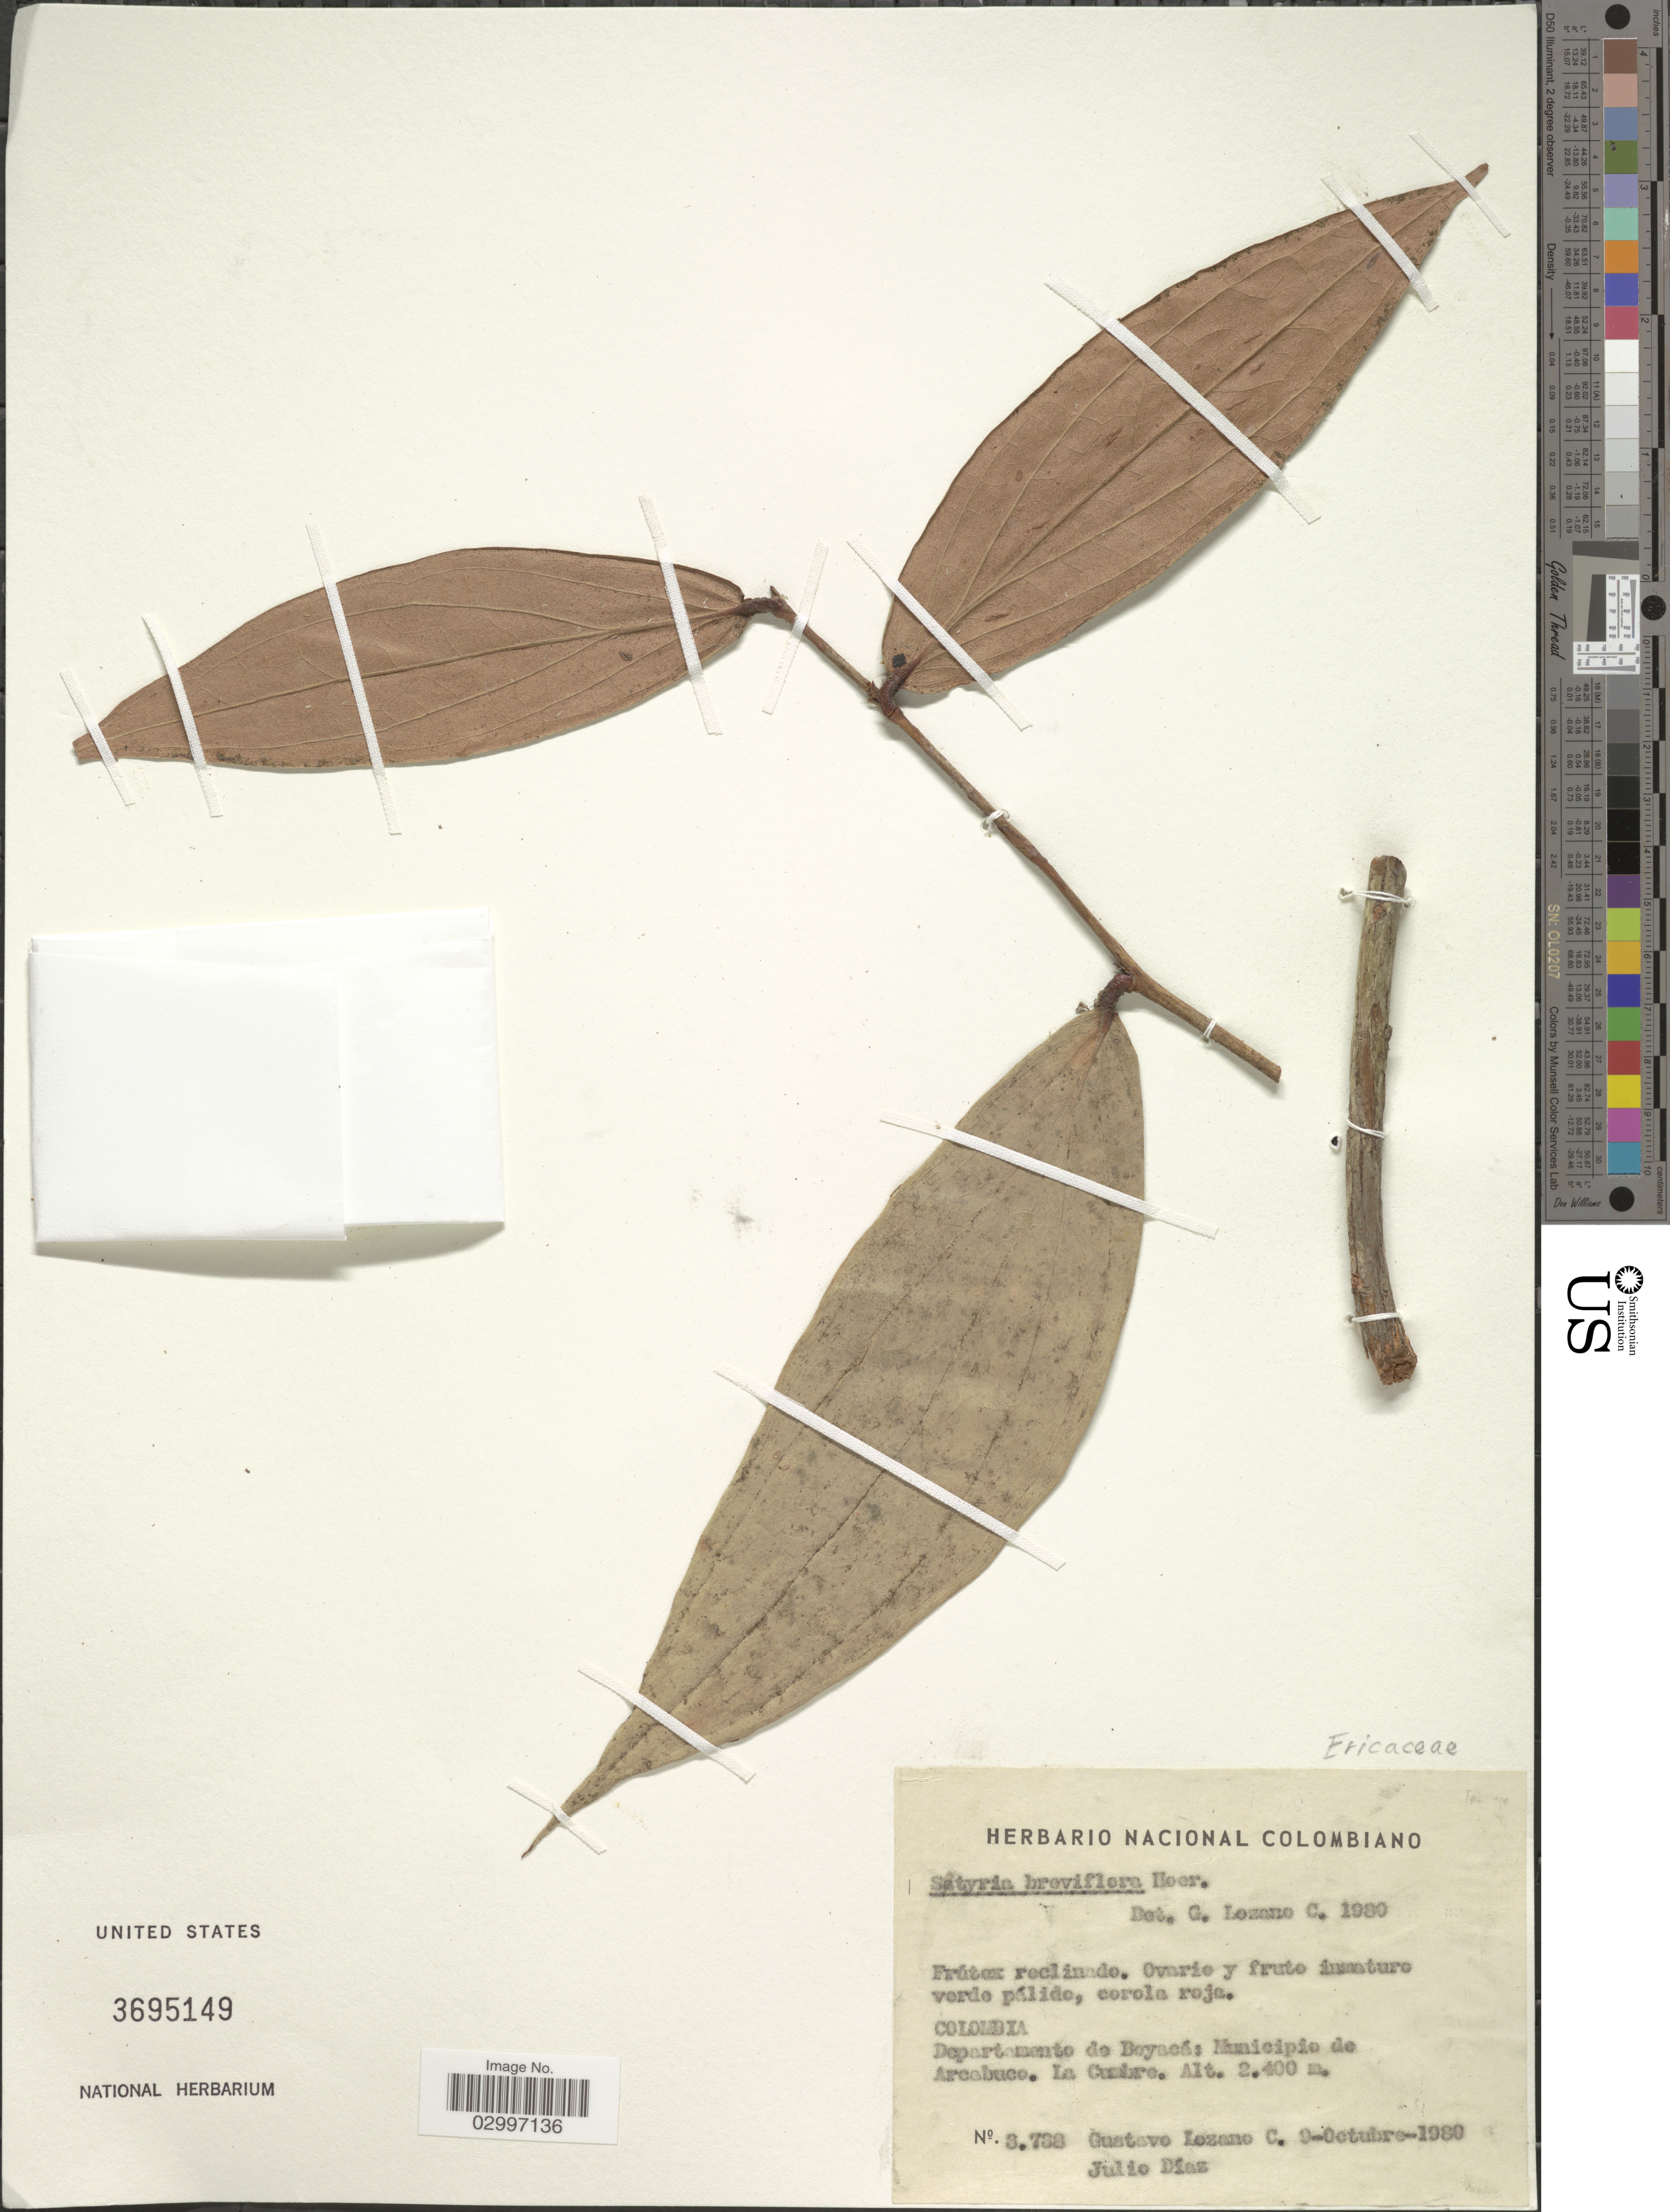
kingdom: Plantae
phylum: Tracheophyta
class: Magnoliopsida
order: Ericales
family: Ericaceae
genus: Satyria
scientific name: Satyria breviflora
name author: Hoerold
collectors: G. Lozano-Contreras & J. Diaz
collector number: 3738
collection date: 1980-10-09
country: Colombia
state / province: Boyacá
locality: Departamento de Boyacá: Municipio de Arcabuco, La Cumbre.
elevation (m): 2400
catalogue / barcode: US 3695149